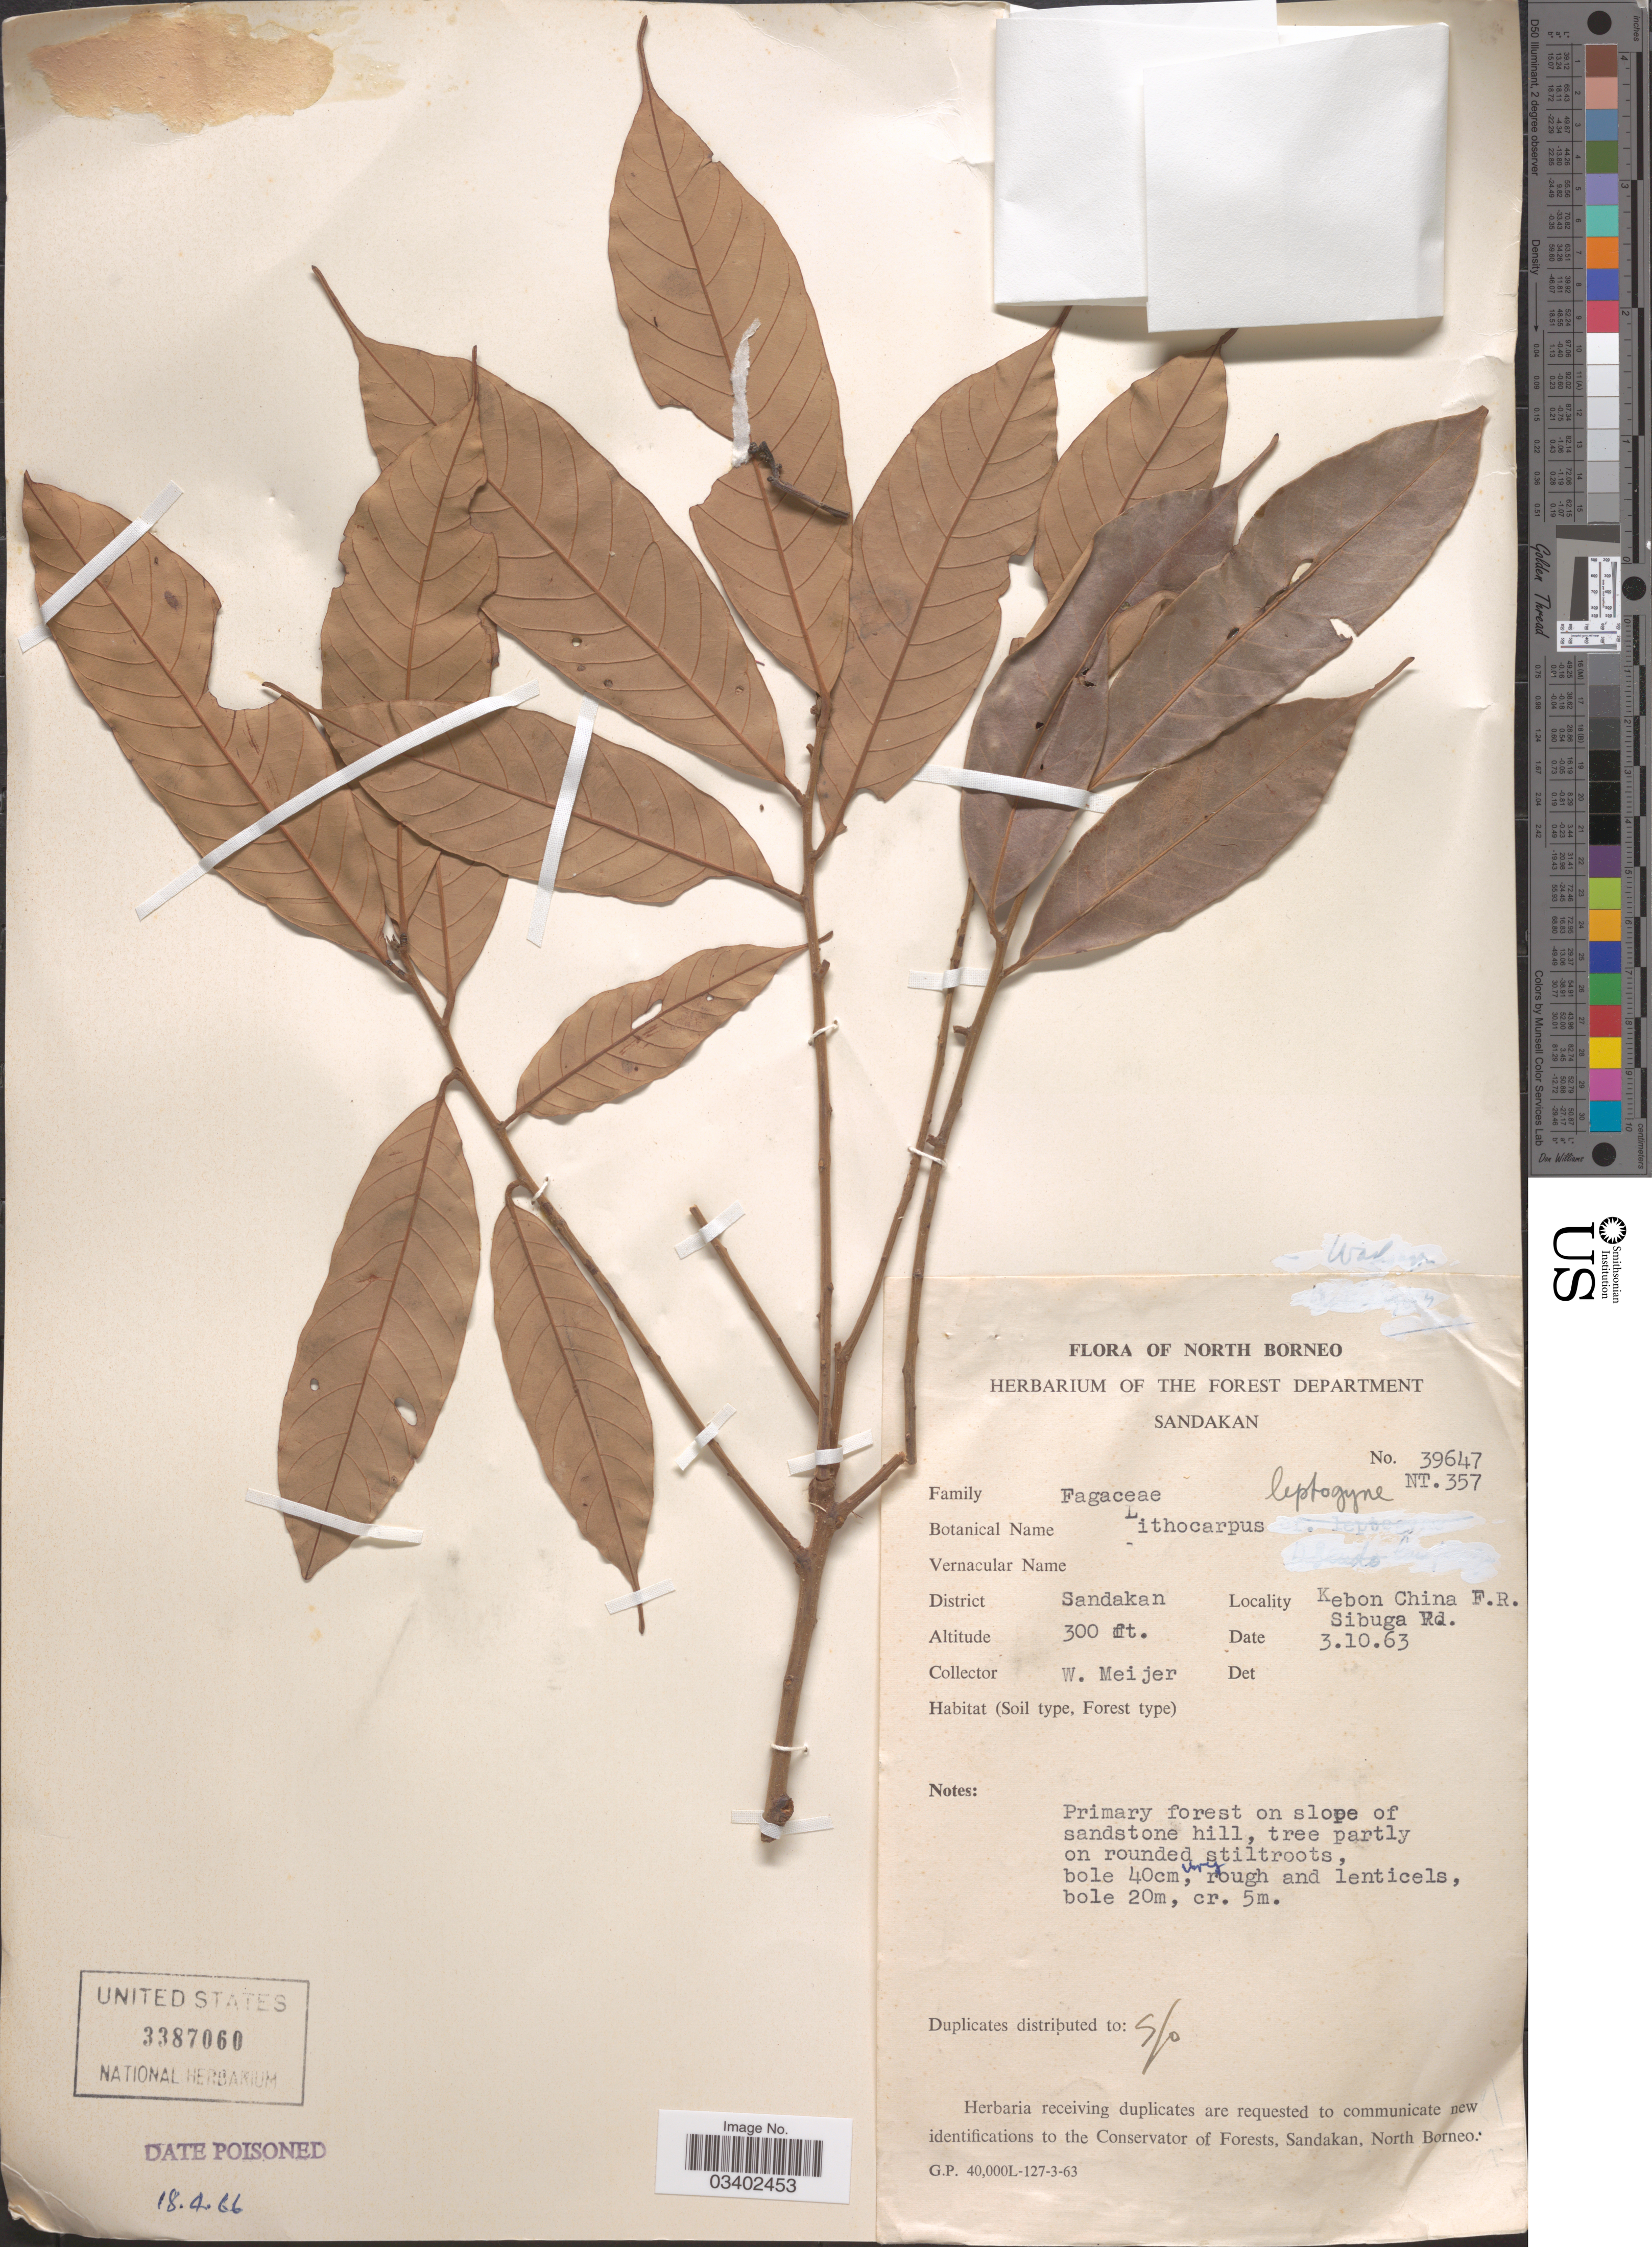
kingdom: Plantae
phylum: Tracheophyta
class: Magnoliopsida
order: Fagales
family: Fagaceae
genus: Lithocarpus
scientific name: Lithocarpus leptogyne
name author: (Korth.) Soepadmo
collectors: W. Meijer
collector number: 39647/NT. 357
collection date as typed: Transcribed d/m/y: 3/10/63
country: Malaysia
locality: North Borneo. District Sandakan. Kebon China F.R. Sibuga Rd.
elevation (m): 91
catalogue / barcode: US 3387060